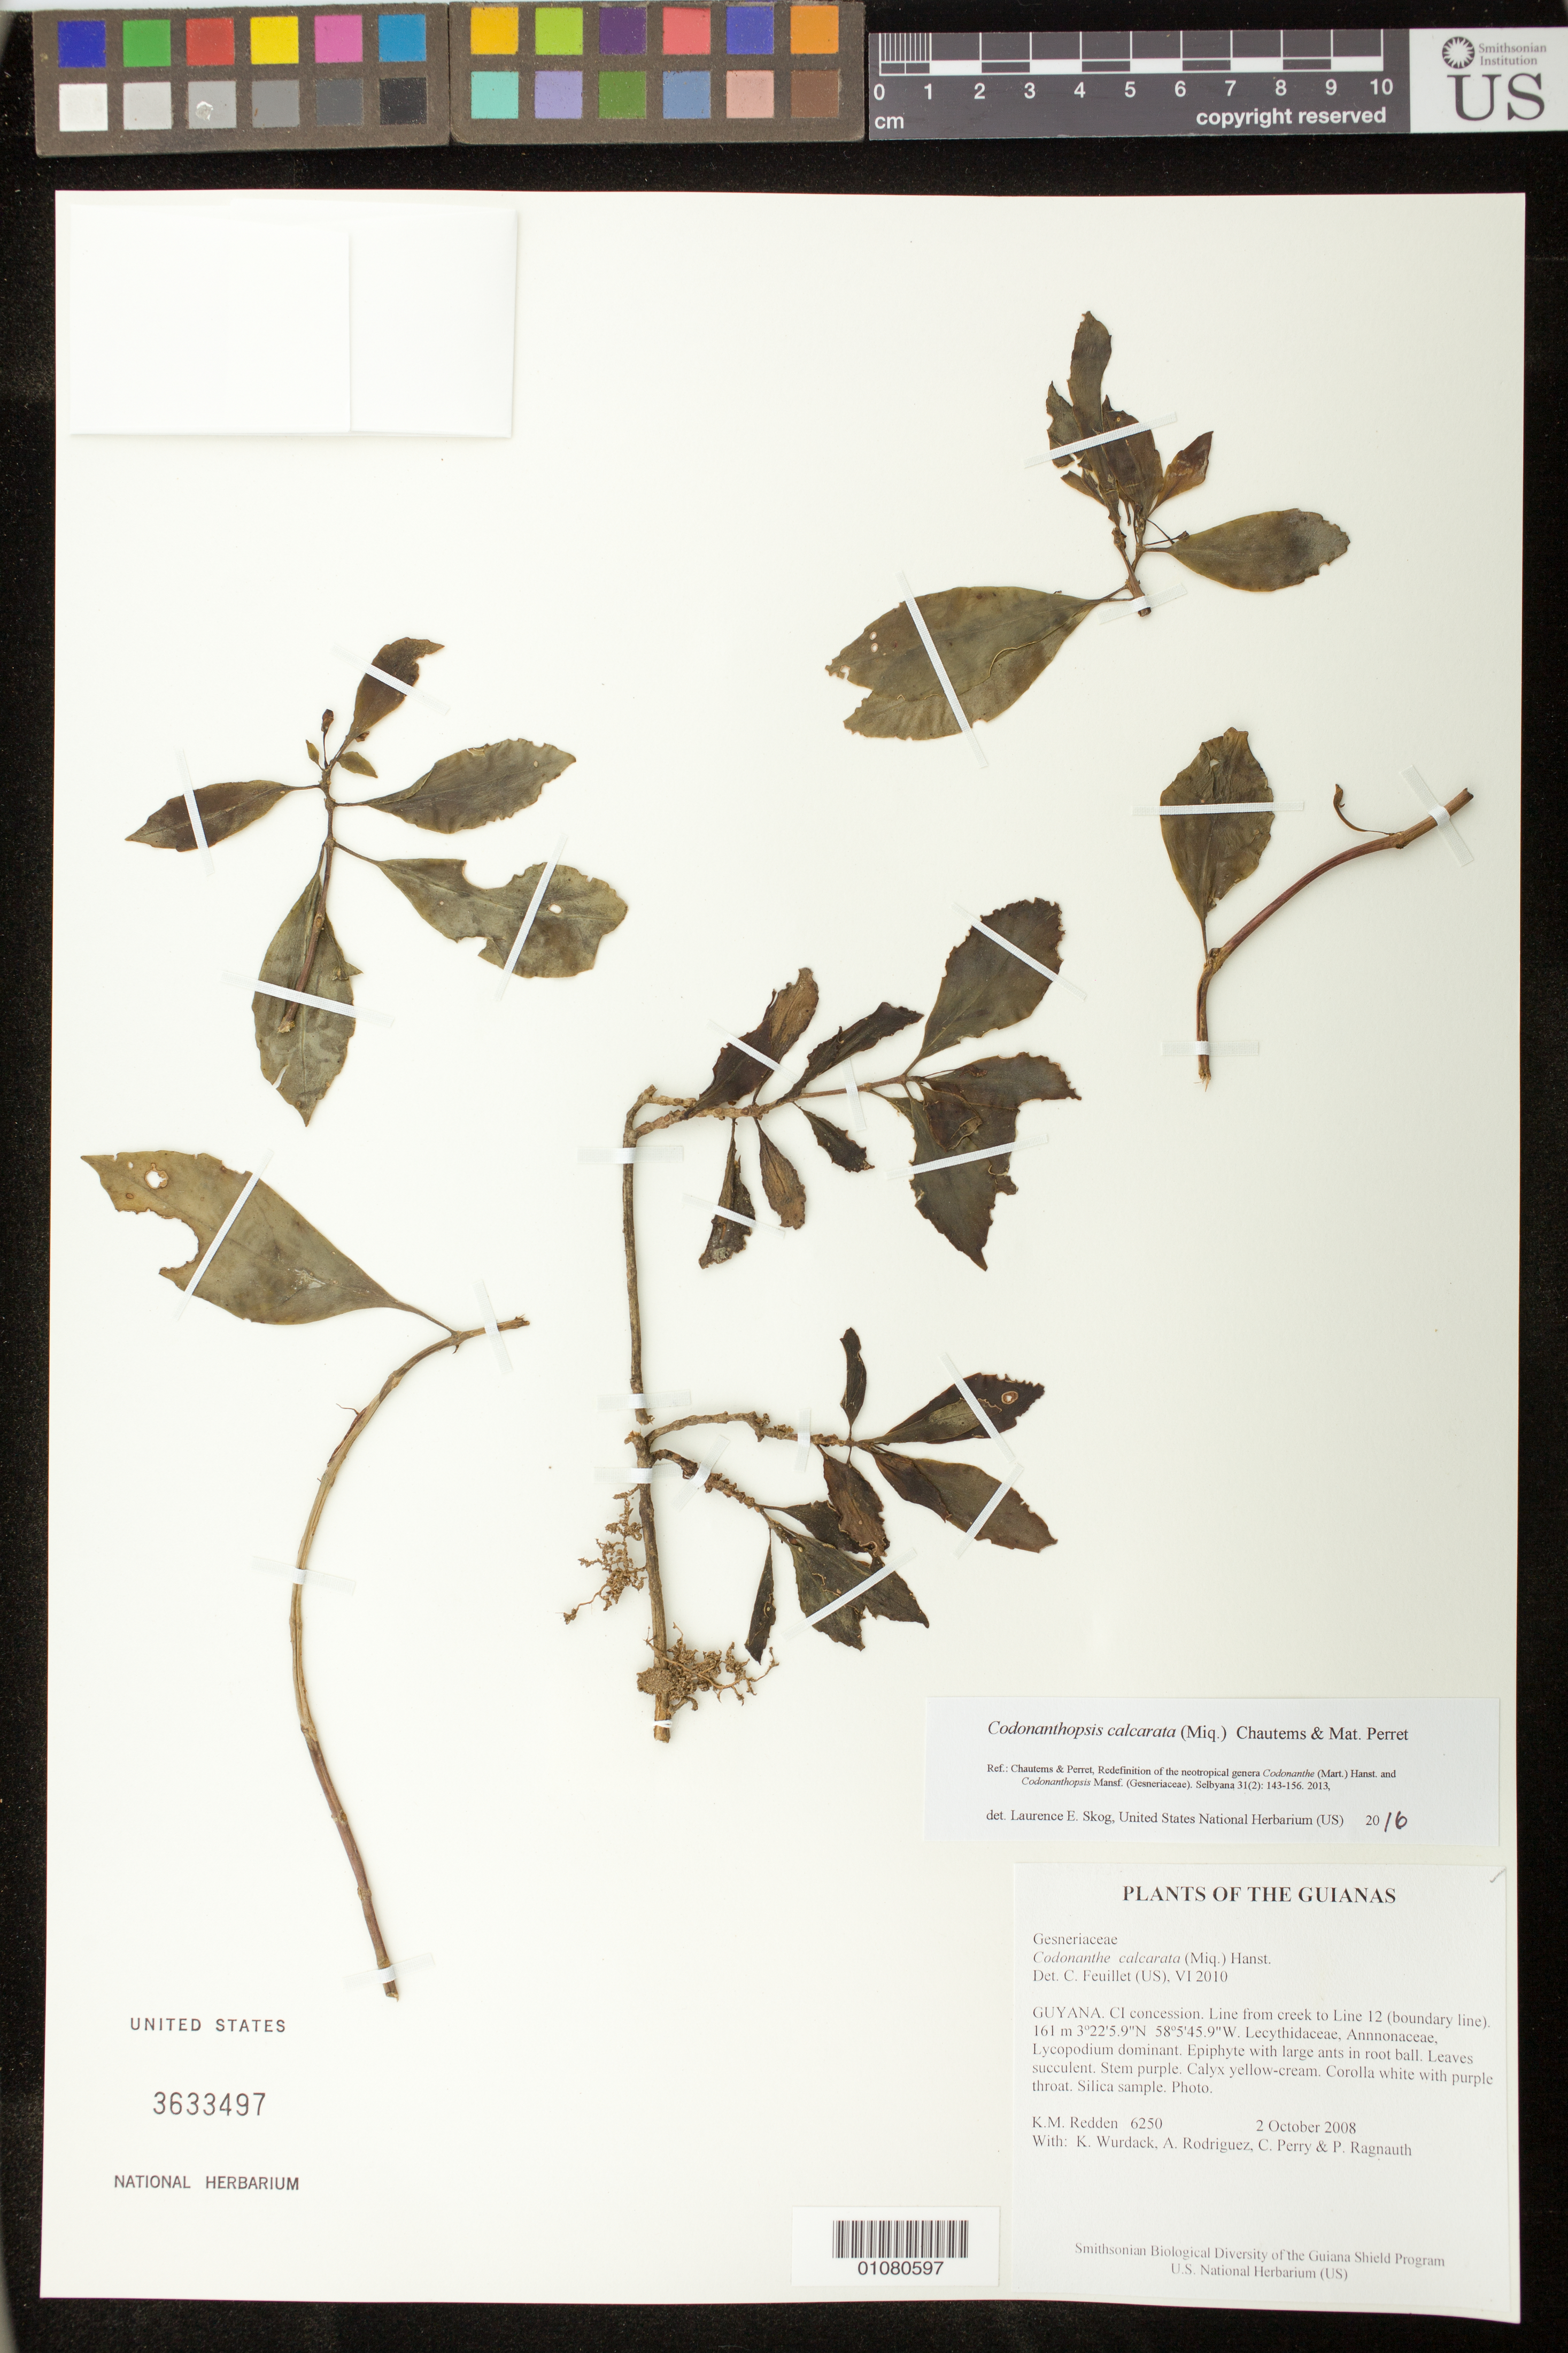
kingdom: Plantae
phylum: Tracheophyta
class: Magnoliopsida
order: Lamiales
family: Gesneriaceae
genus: Codonanthopsis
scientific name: Codonanthopsis calcarata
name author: (Miq.) Chautems & Mat.Perret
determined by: Skog, Laurence E.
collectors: K. M. Redden, K. Wurdack, A. Rodriguez, C. Perry & P. Ragnauth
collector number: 6250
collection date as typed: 02 Oct 2008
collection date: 2008-10-02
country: Guyana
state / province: U. Takutu-U. Essequibo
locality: CI concession. Line from creek to Line 12 (boundary line)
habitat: Lecythidaceae, Annonaceae, Lycopodium dominant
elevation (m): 161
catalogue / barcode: US 3633497